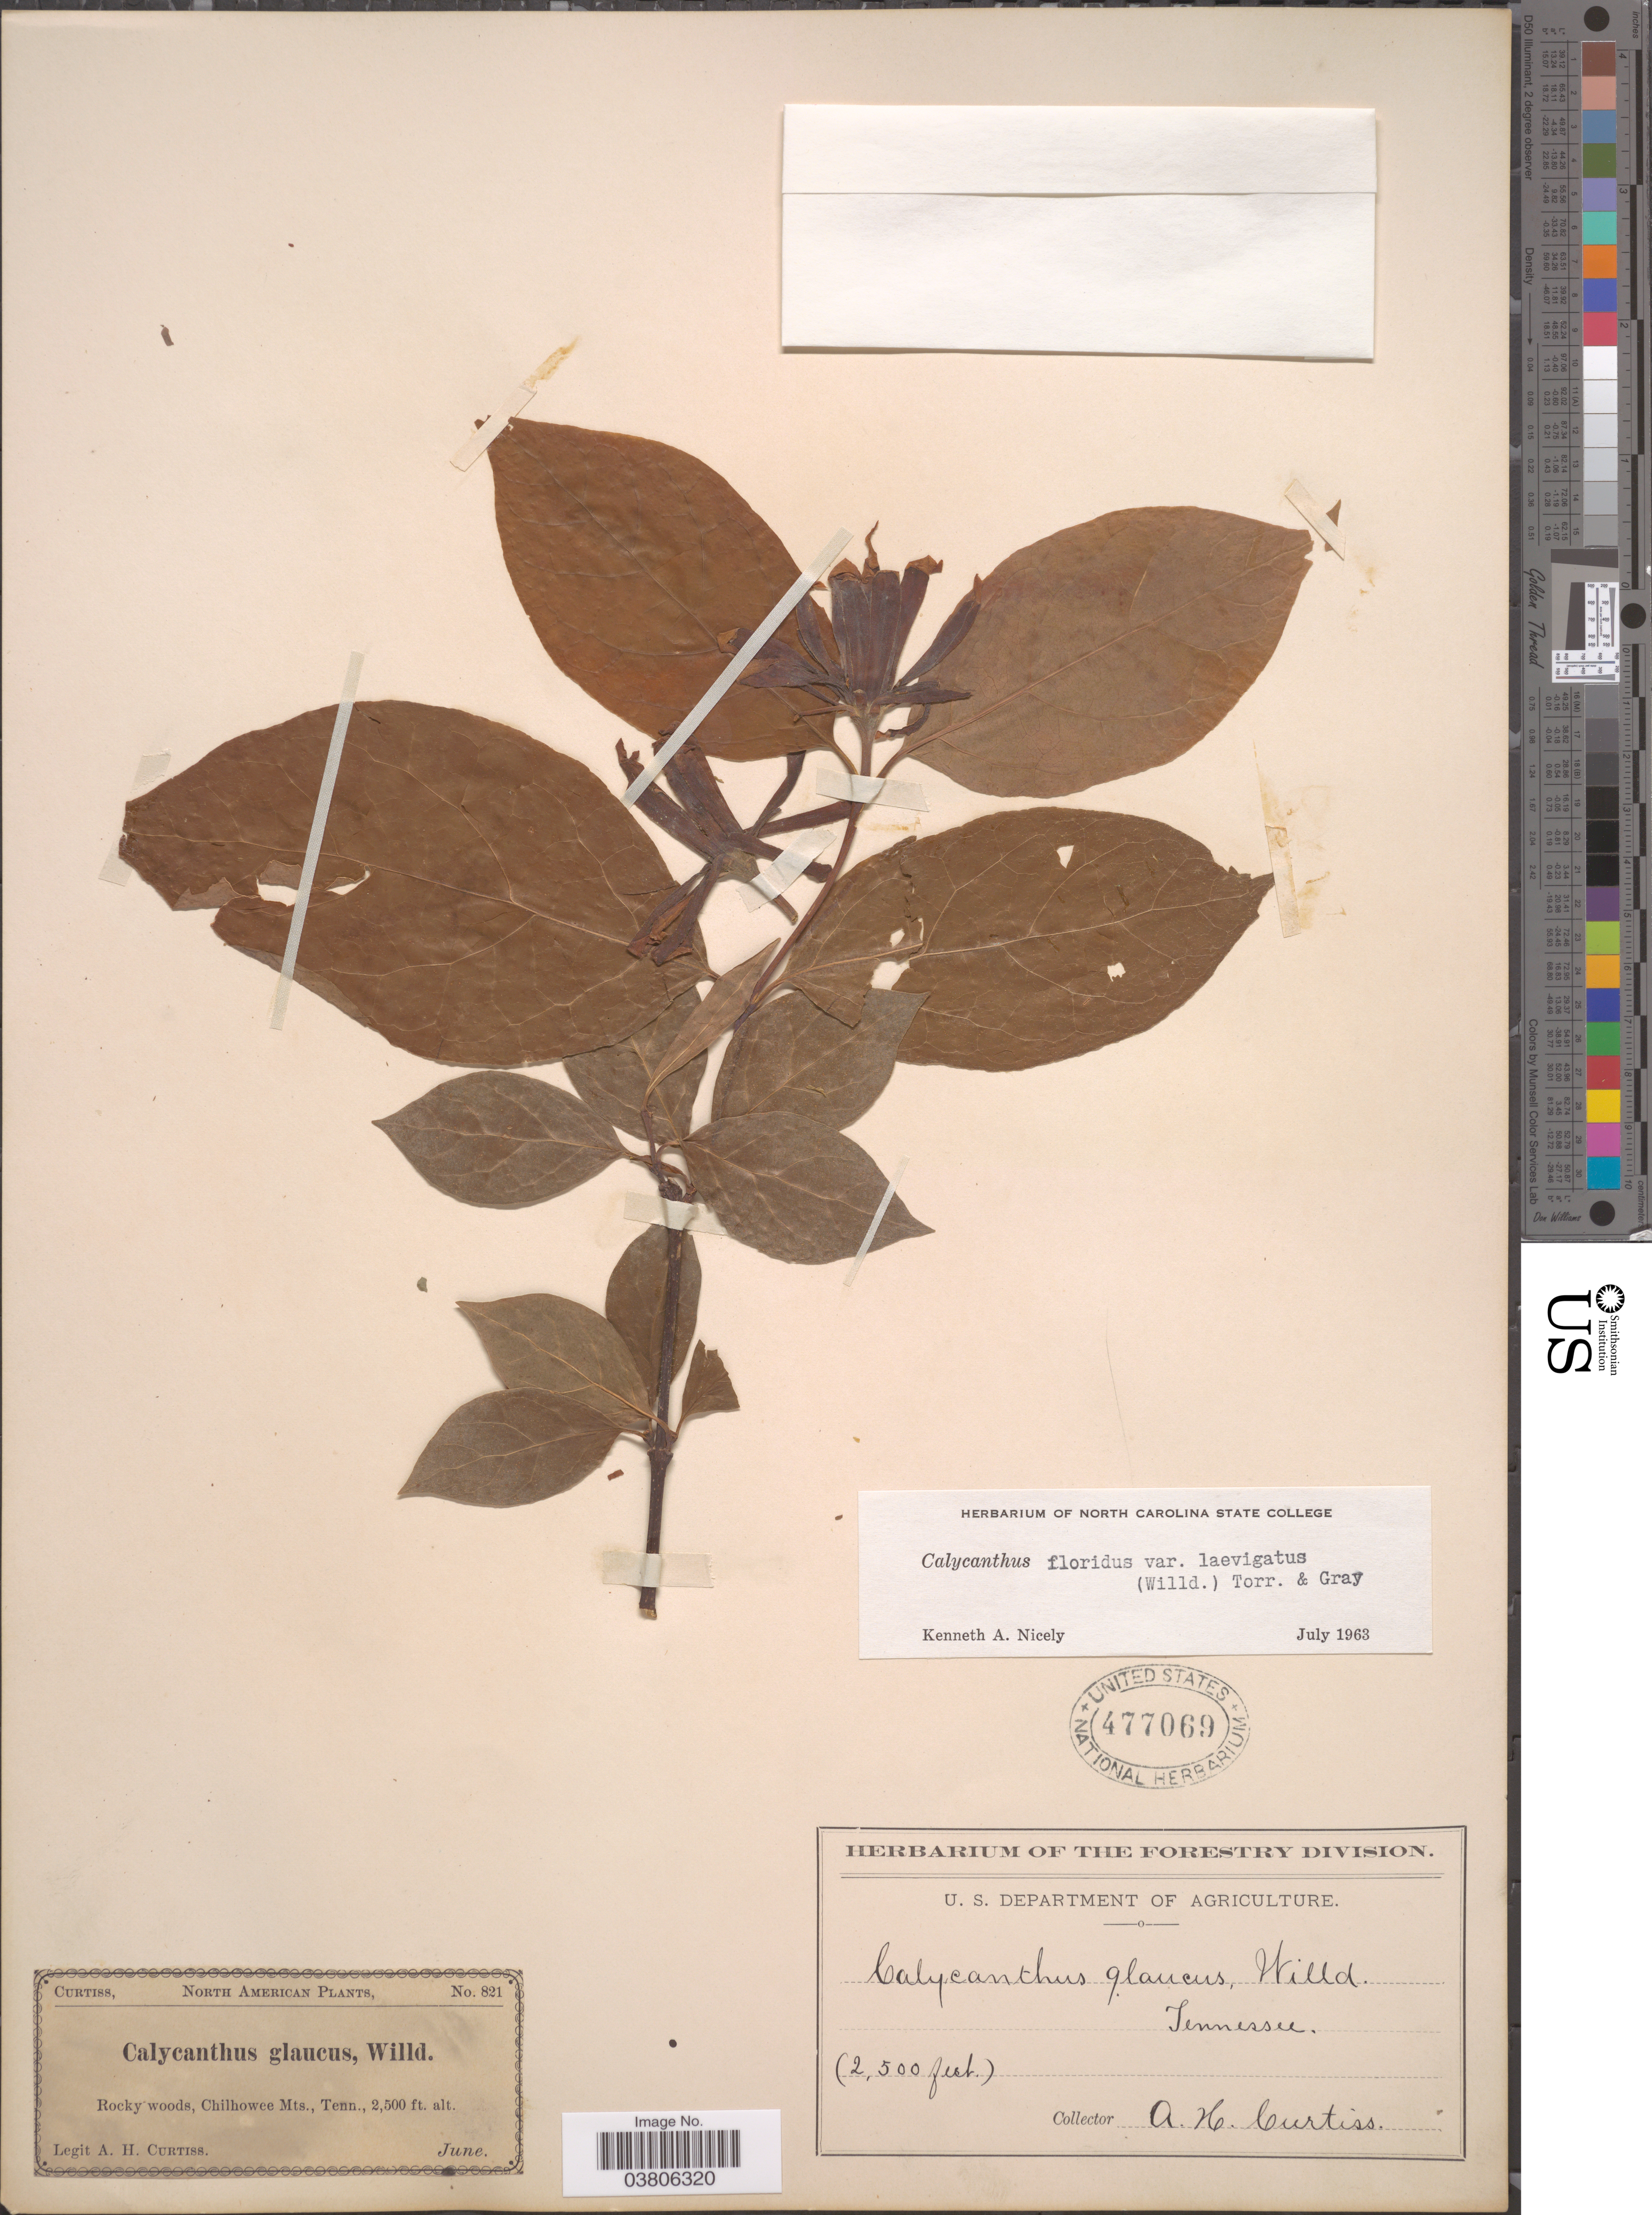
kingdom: Plantae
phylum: Tracheophyta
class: Magnoliopsida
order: Laurales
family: Calycanthaceae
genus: Calycanthus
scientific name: Calycanthus floridus var. laevigatus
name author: (Willd.) Torr. & A. Gray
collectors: A. H. Curtiss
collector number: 821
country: United States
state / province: Tennessee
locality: Rocky woods, Chilhowee Mts.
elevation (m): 762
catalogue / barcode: US 477069